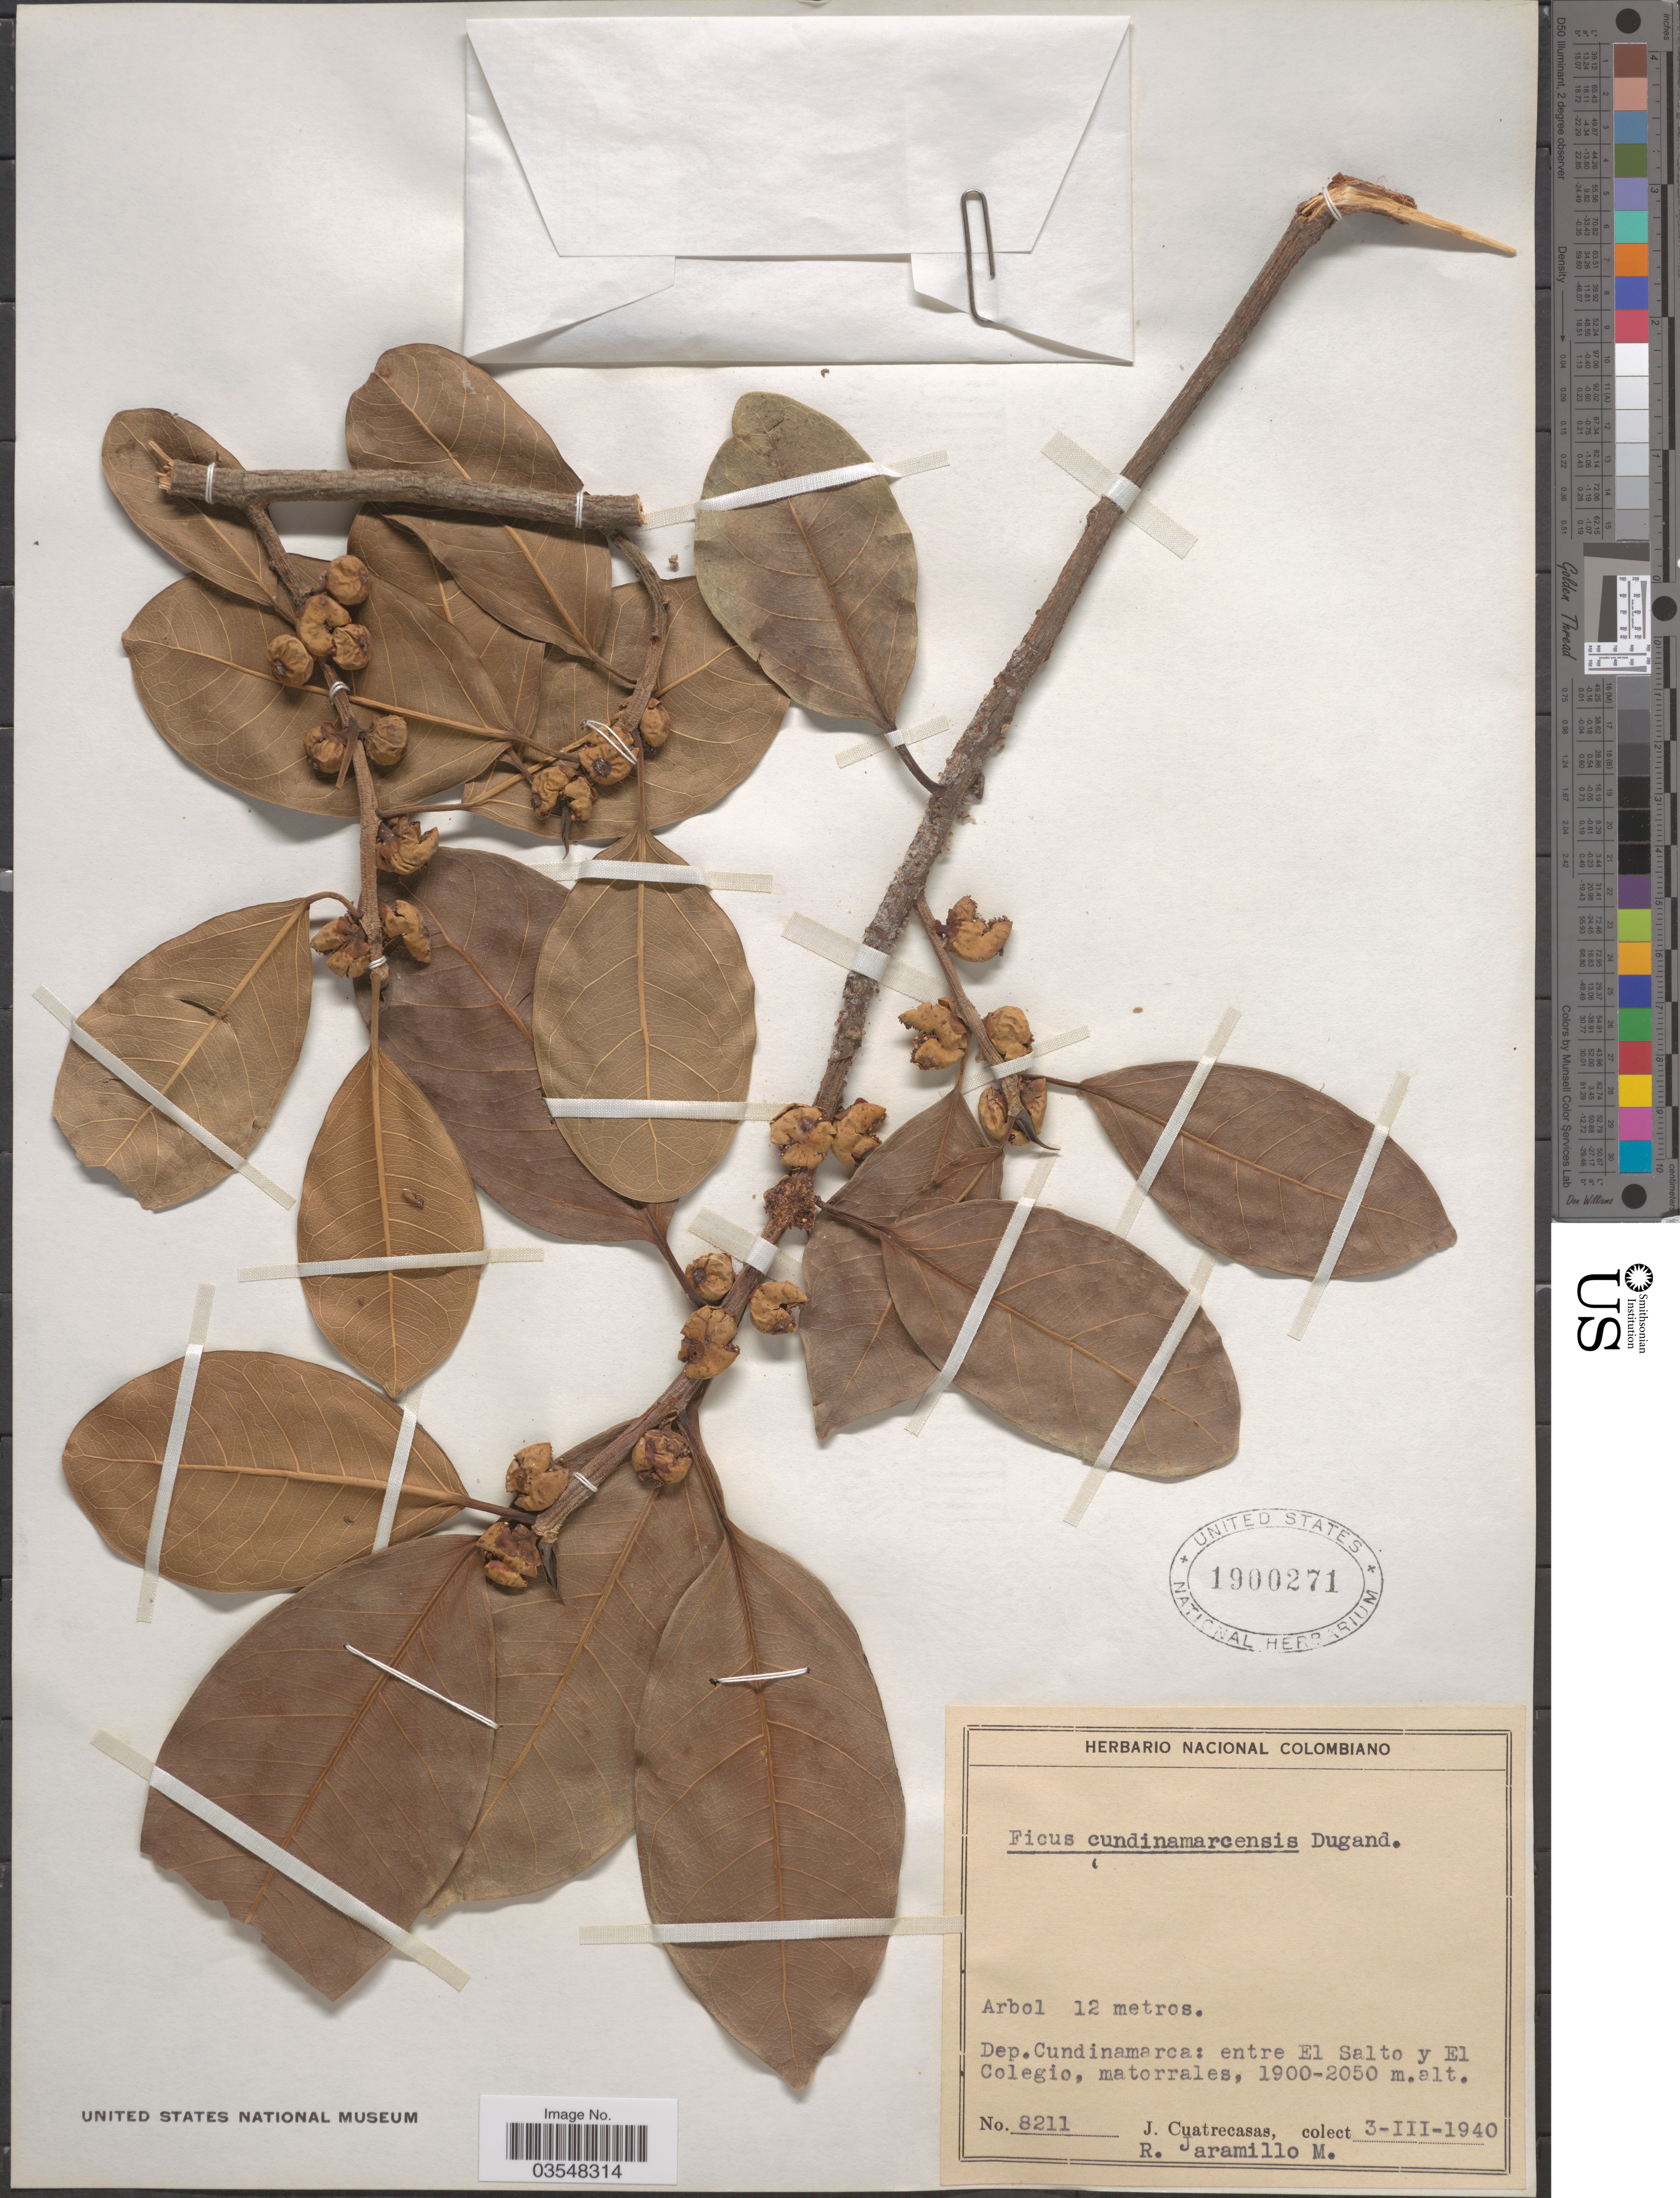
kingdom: Plantae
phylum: Tracheophyta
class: Magnoliopsida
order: Rosales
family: Moraceae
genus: Ficus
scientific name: Ficus cundinamarcensis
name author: Dugand G.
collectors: J. Cuatrecasas & R. Jaramillo M.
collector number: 8211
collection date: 1940-03-03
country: Colombia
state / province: Cundinamarca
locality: Dep. Cundinamarca: entre El Salto y El Colegio.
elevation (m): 1900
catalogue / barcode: US 1900271